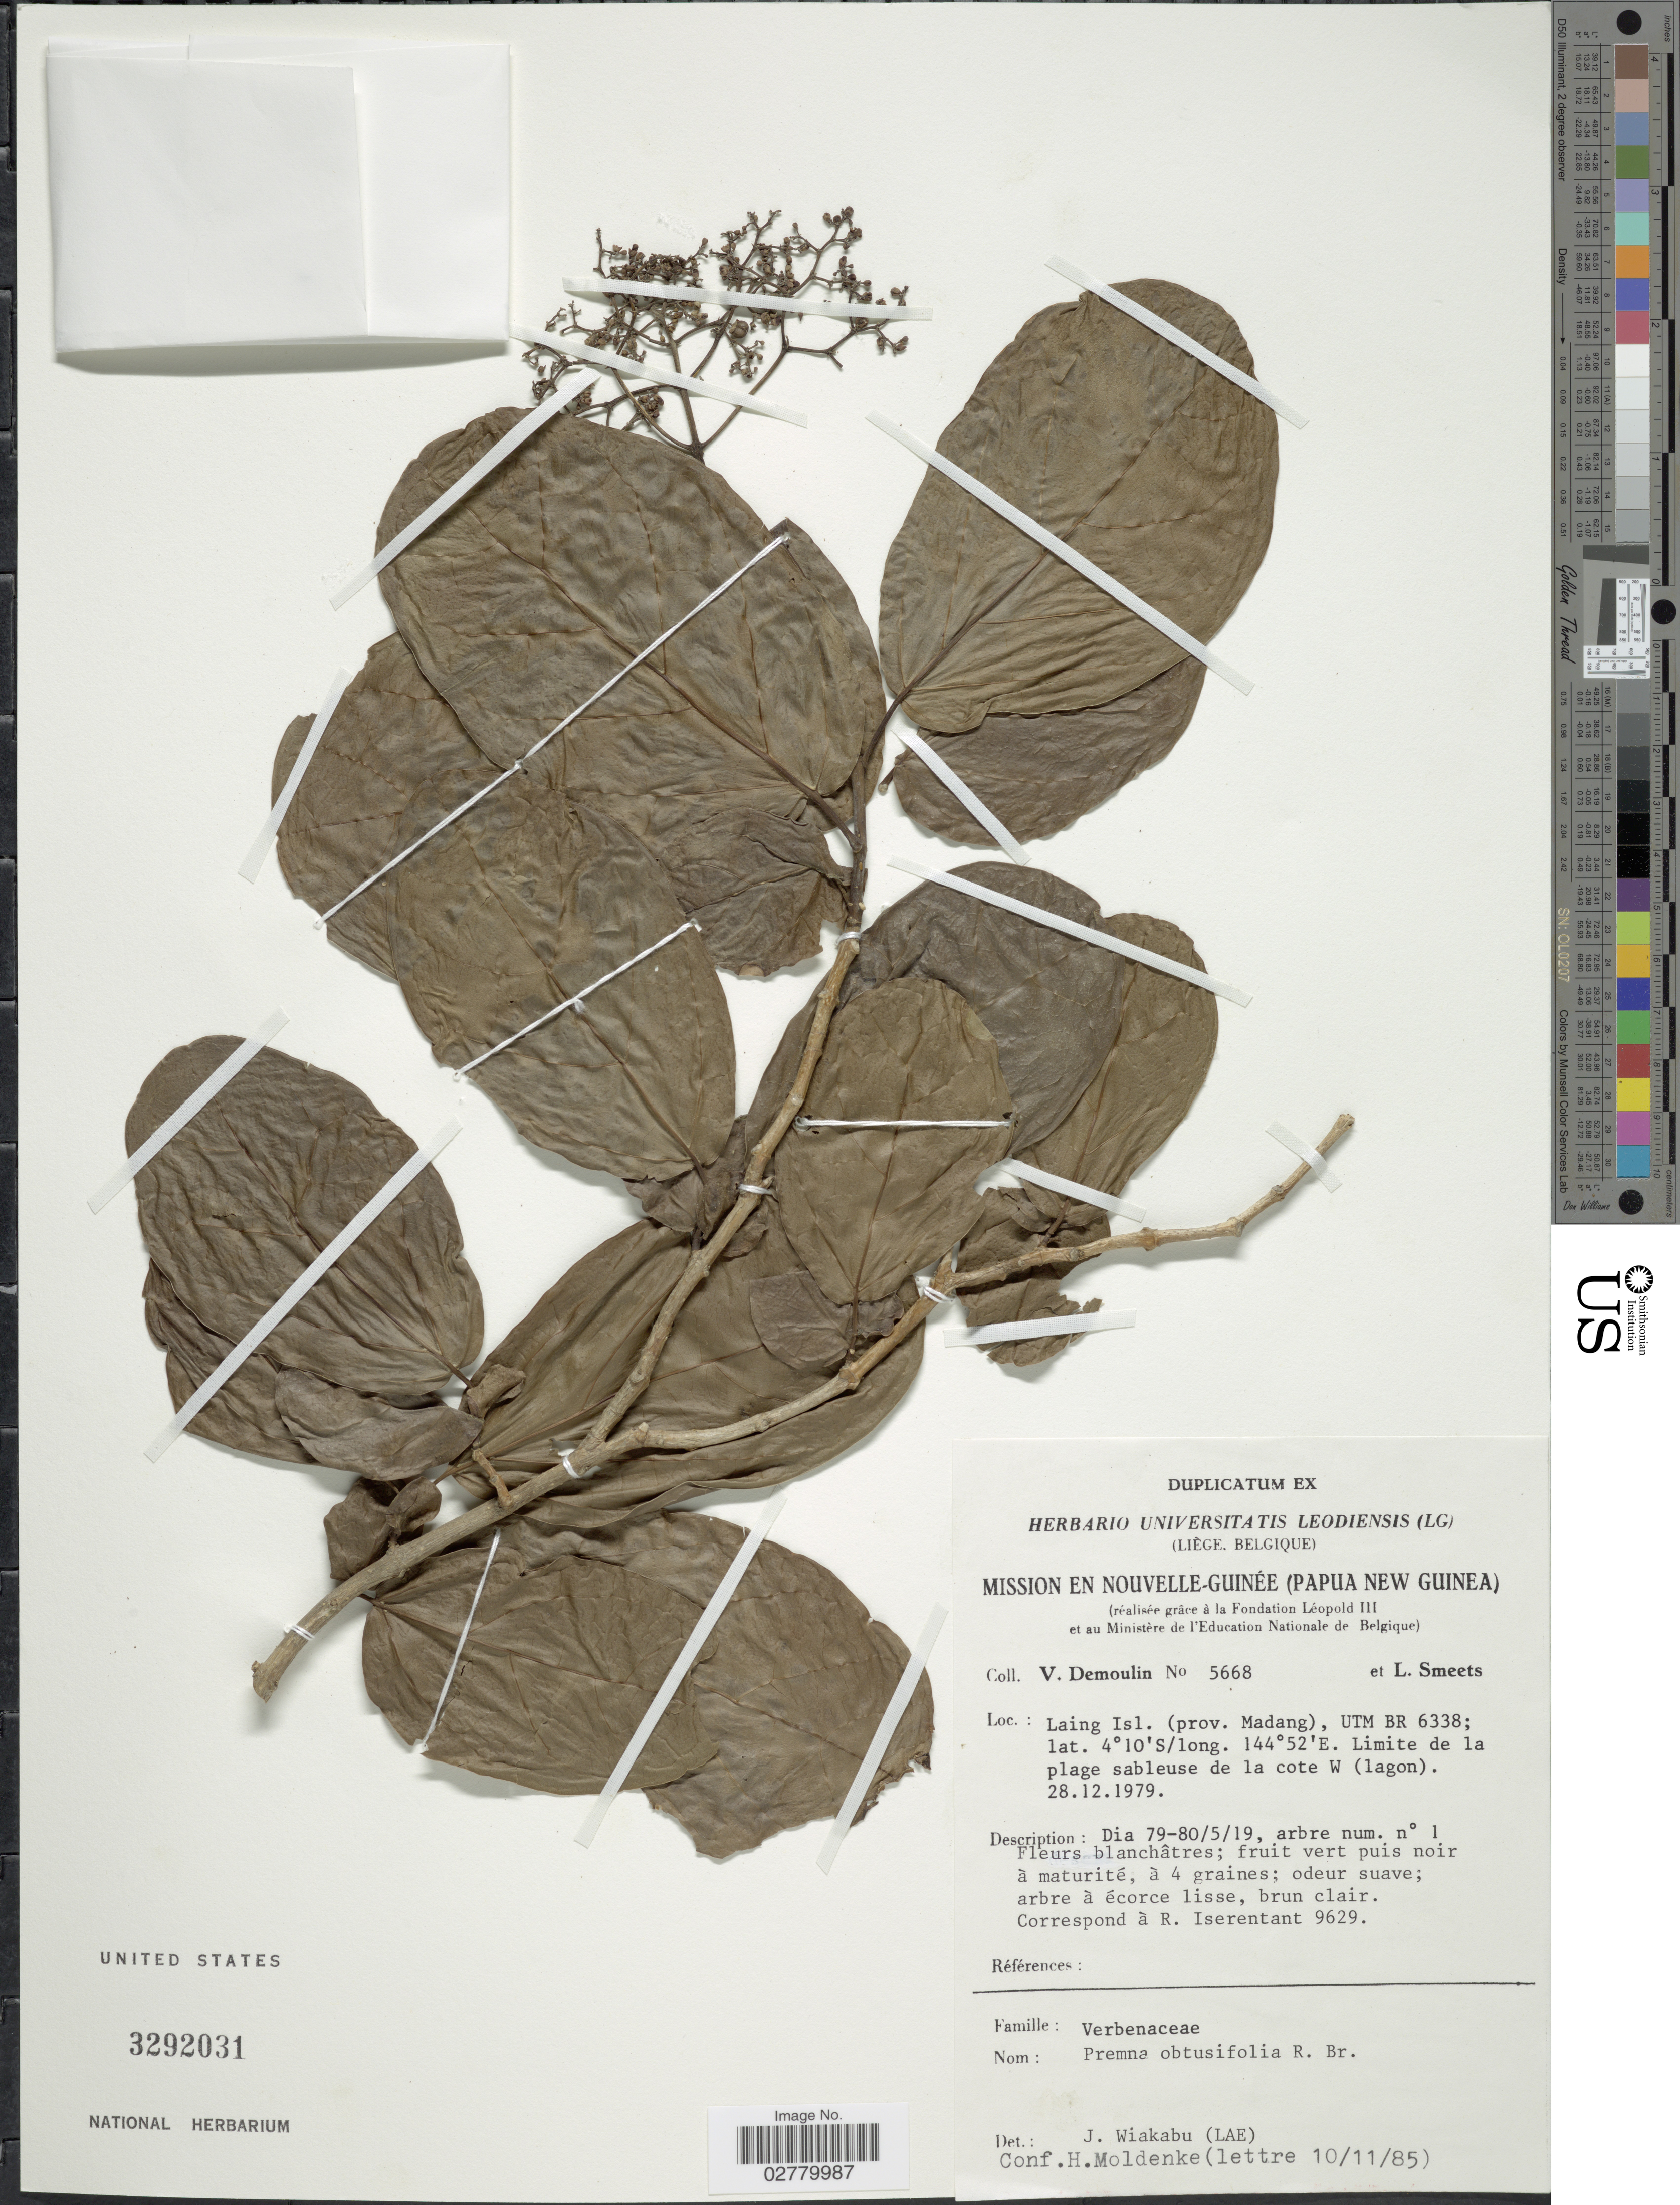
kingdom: Plantae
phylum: Tracheophyta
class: Magnoliopsida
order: Lamiales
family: Lamiaceae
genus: Premna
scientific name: Premna obtusifolia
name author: R. Br.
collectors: V. Demoulin & L. Smeets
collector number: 5668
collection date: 1979-12-28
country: Papua New Guinea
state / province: Madang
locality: Nouvelle-Guinée. Laing Isl. (prov. Madang), UTM BR 6338. Limite de la plage sableuse de la cote W (lagon).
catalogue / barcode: US 3292031